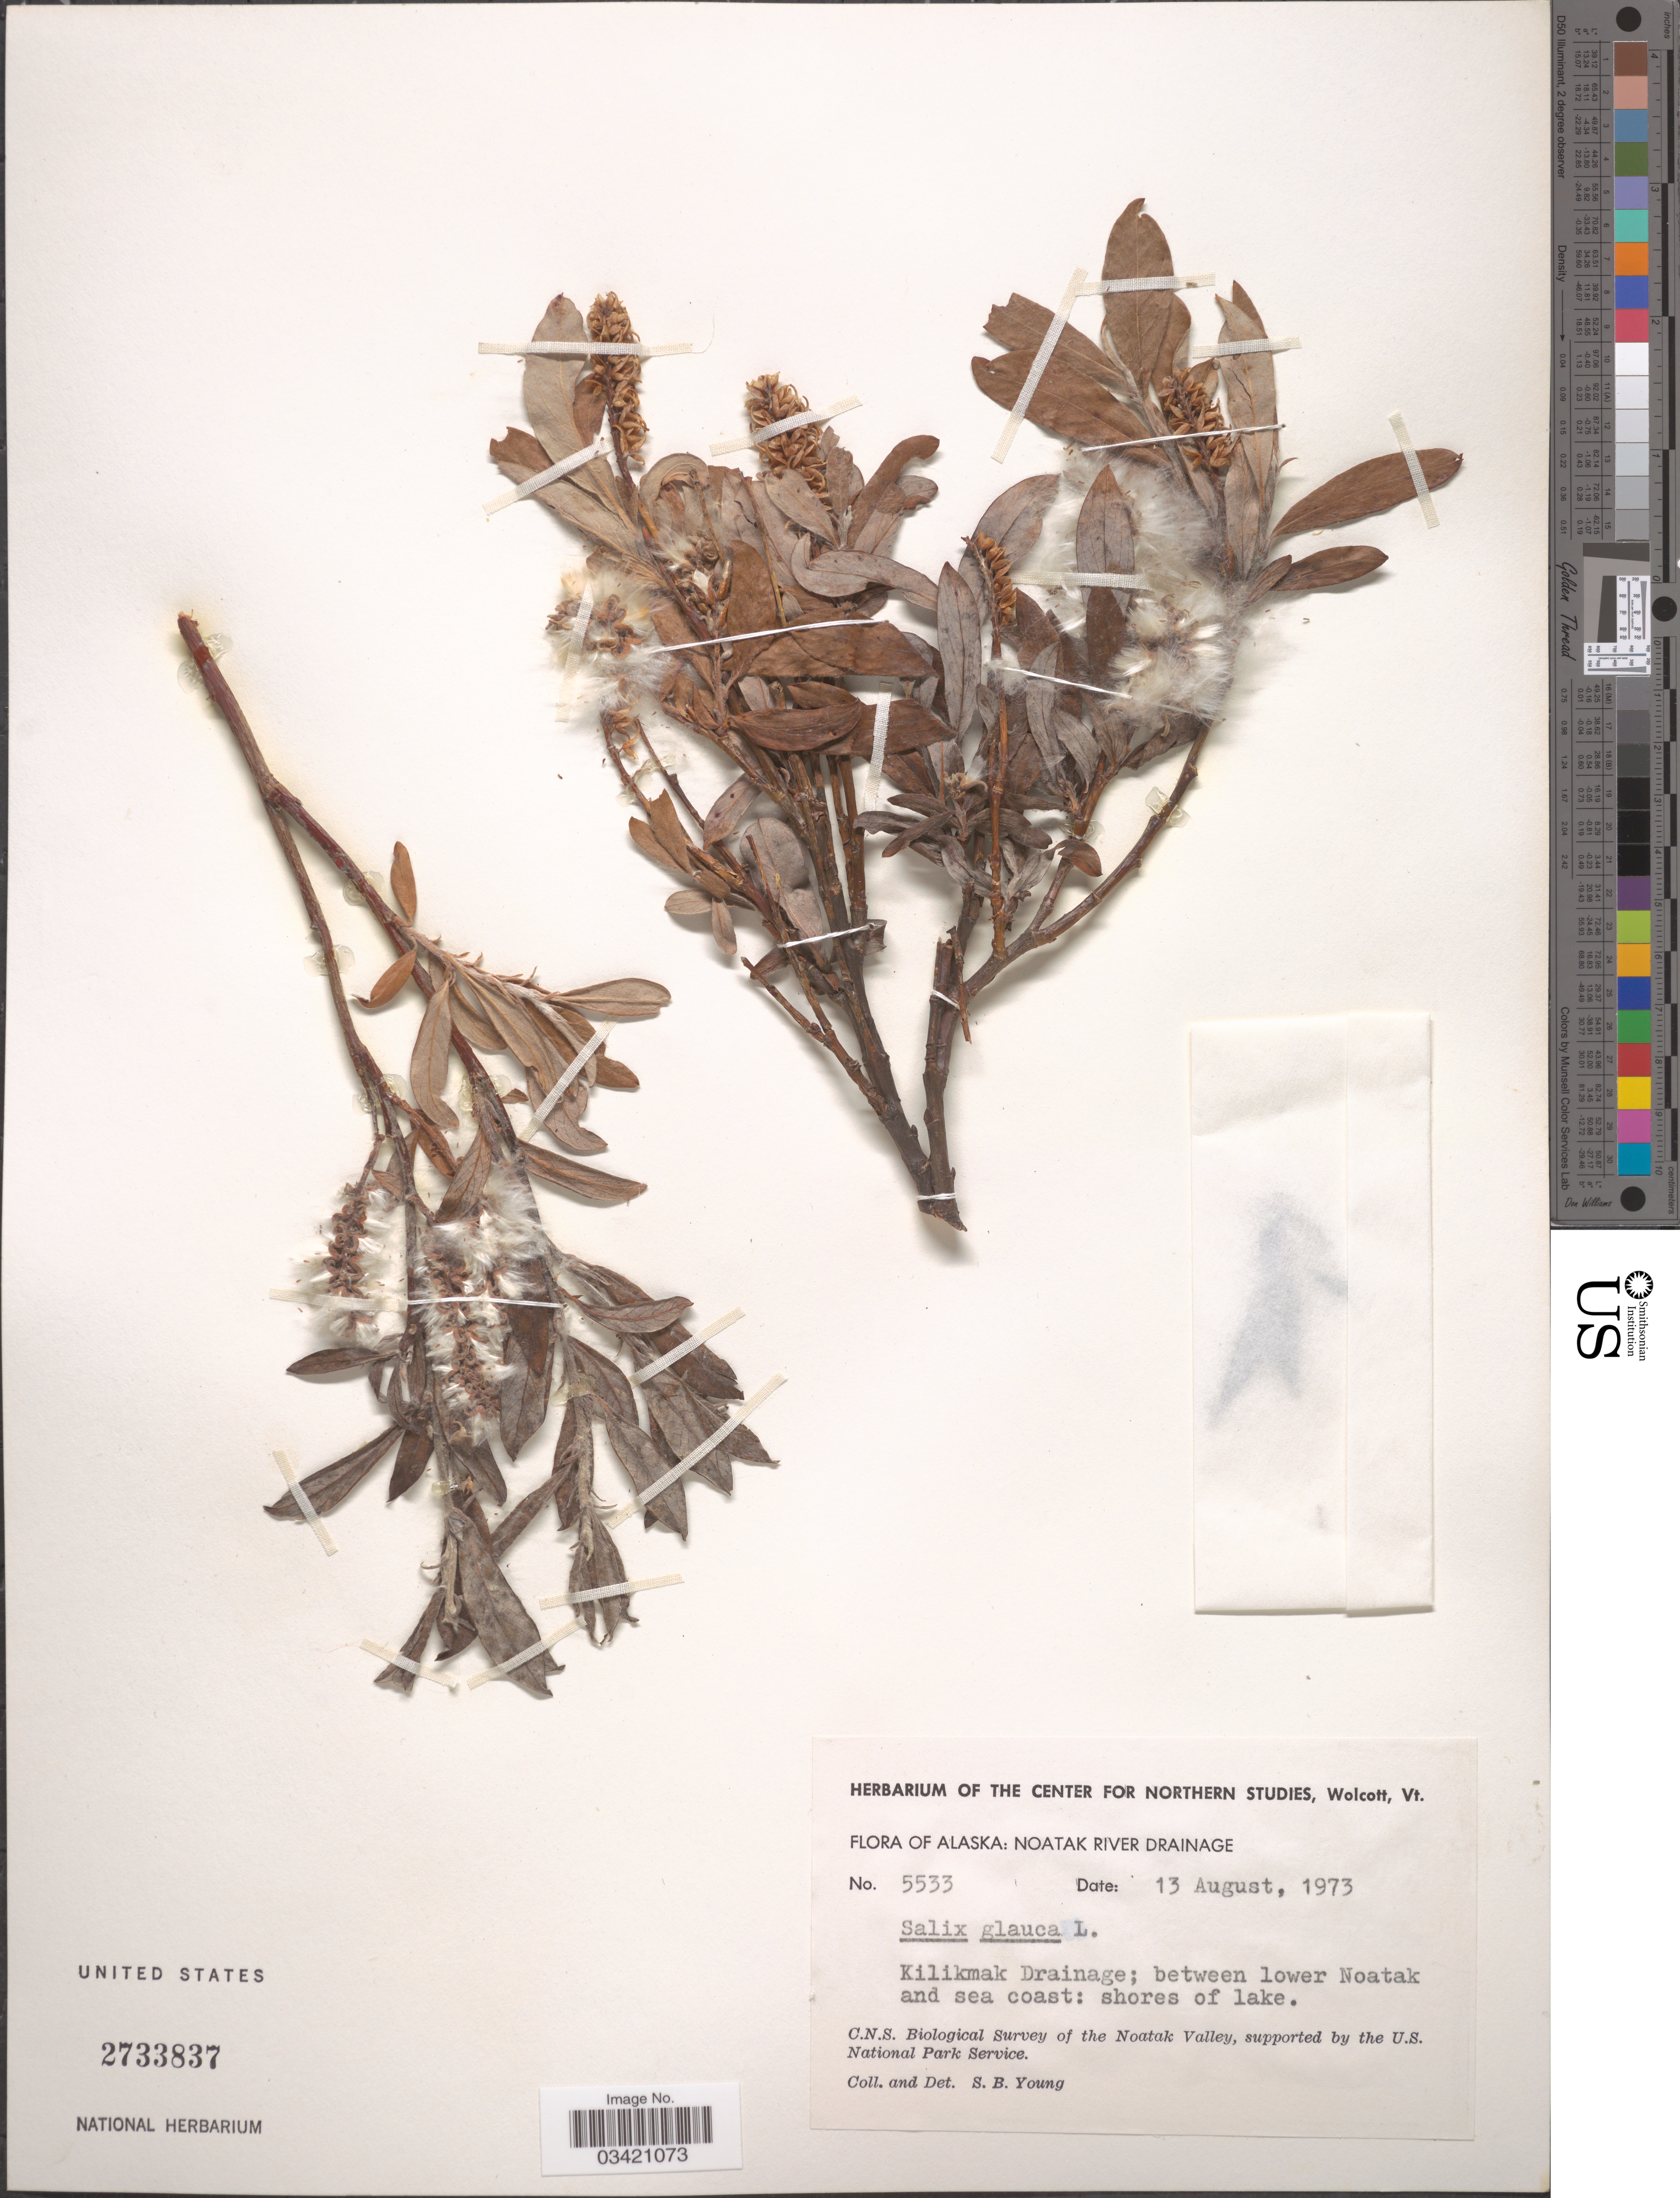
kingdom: Plantae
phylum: Tracheophyta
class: Magnoliopsida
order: Malpighiales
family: Salicaceae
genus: Salix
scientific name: Salix glauca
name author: L.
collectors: S. Young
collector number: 5533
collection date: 1973-08-13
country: United States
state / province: Alaska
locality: Noatak River Drainage. Kilikmak Drainage; between lower Noatak and sea coast: shores of lake. The Noatak Valley.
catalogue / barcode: US 2733837